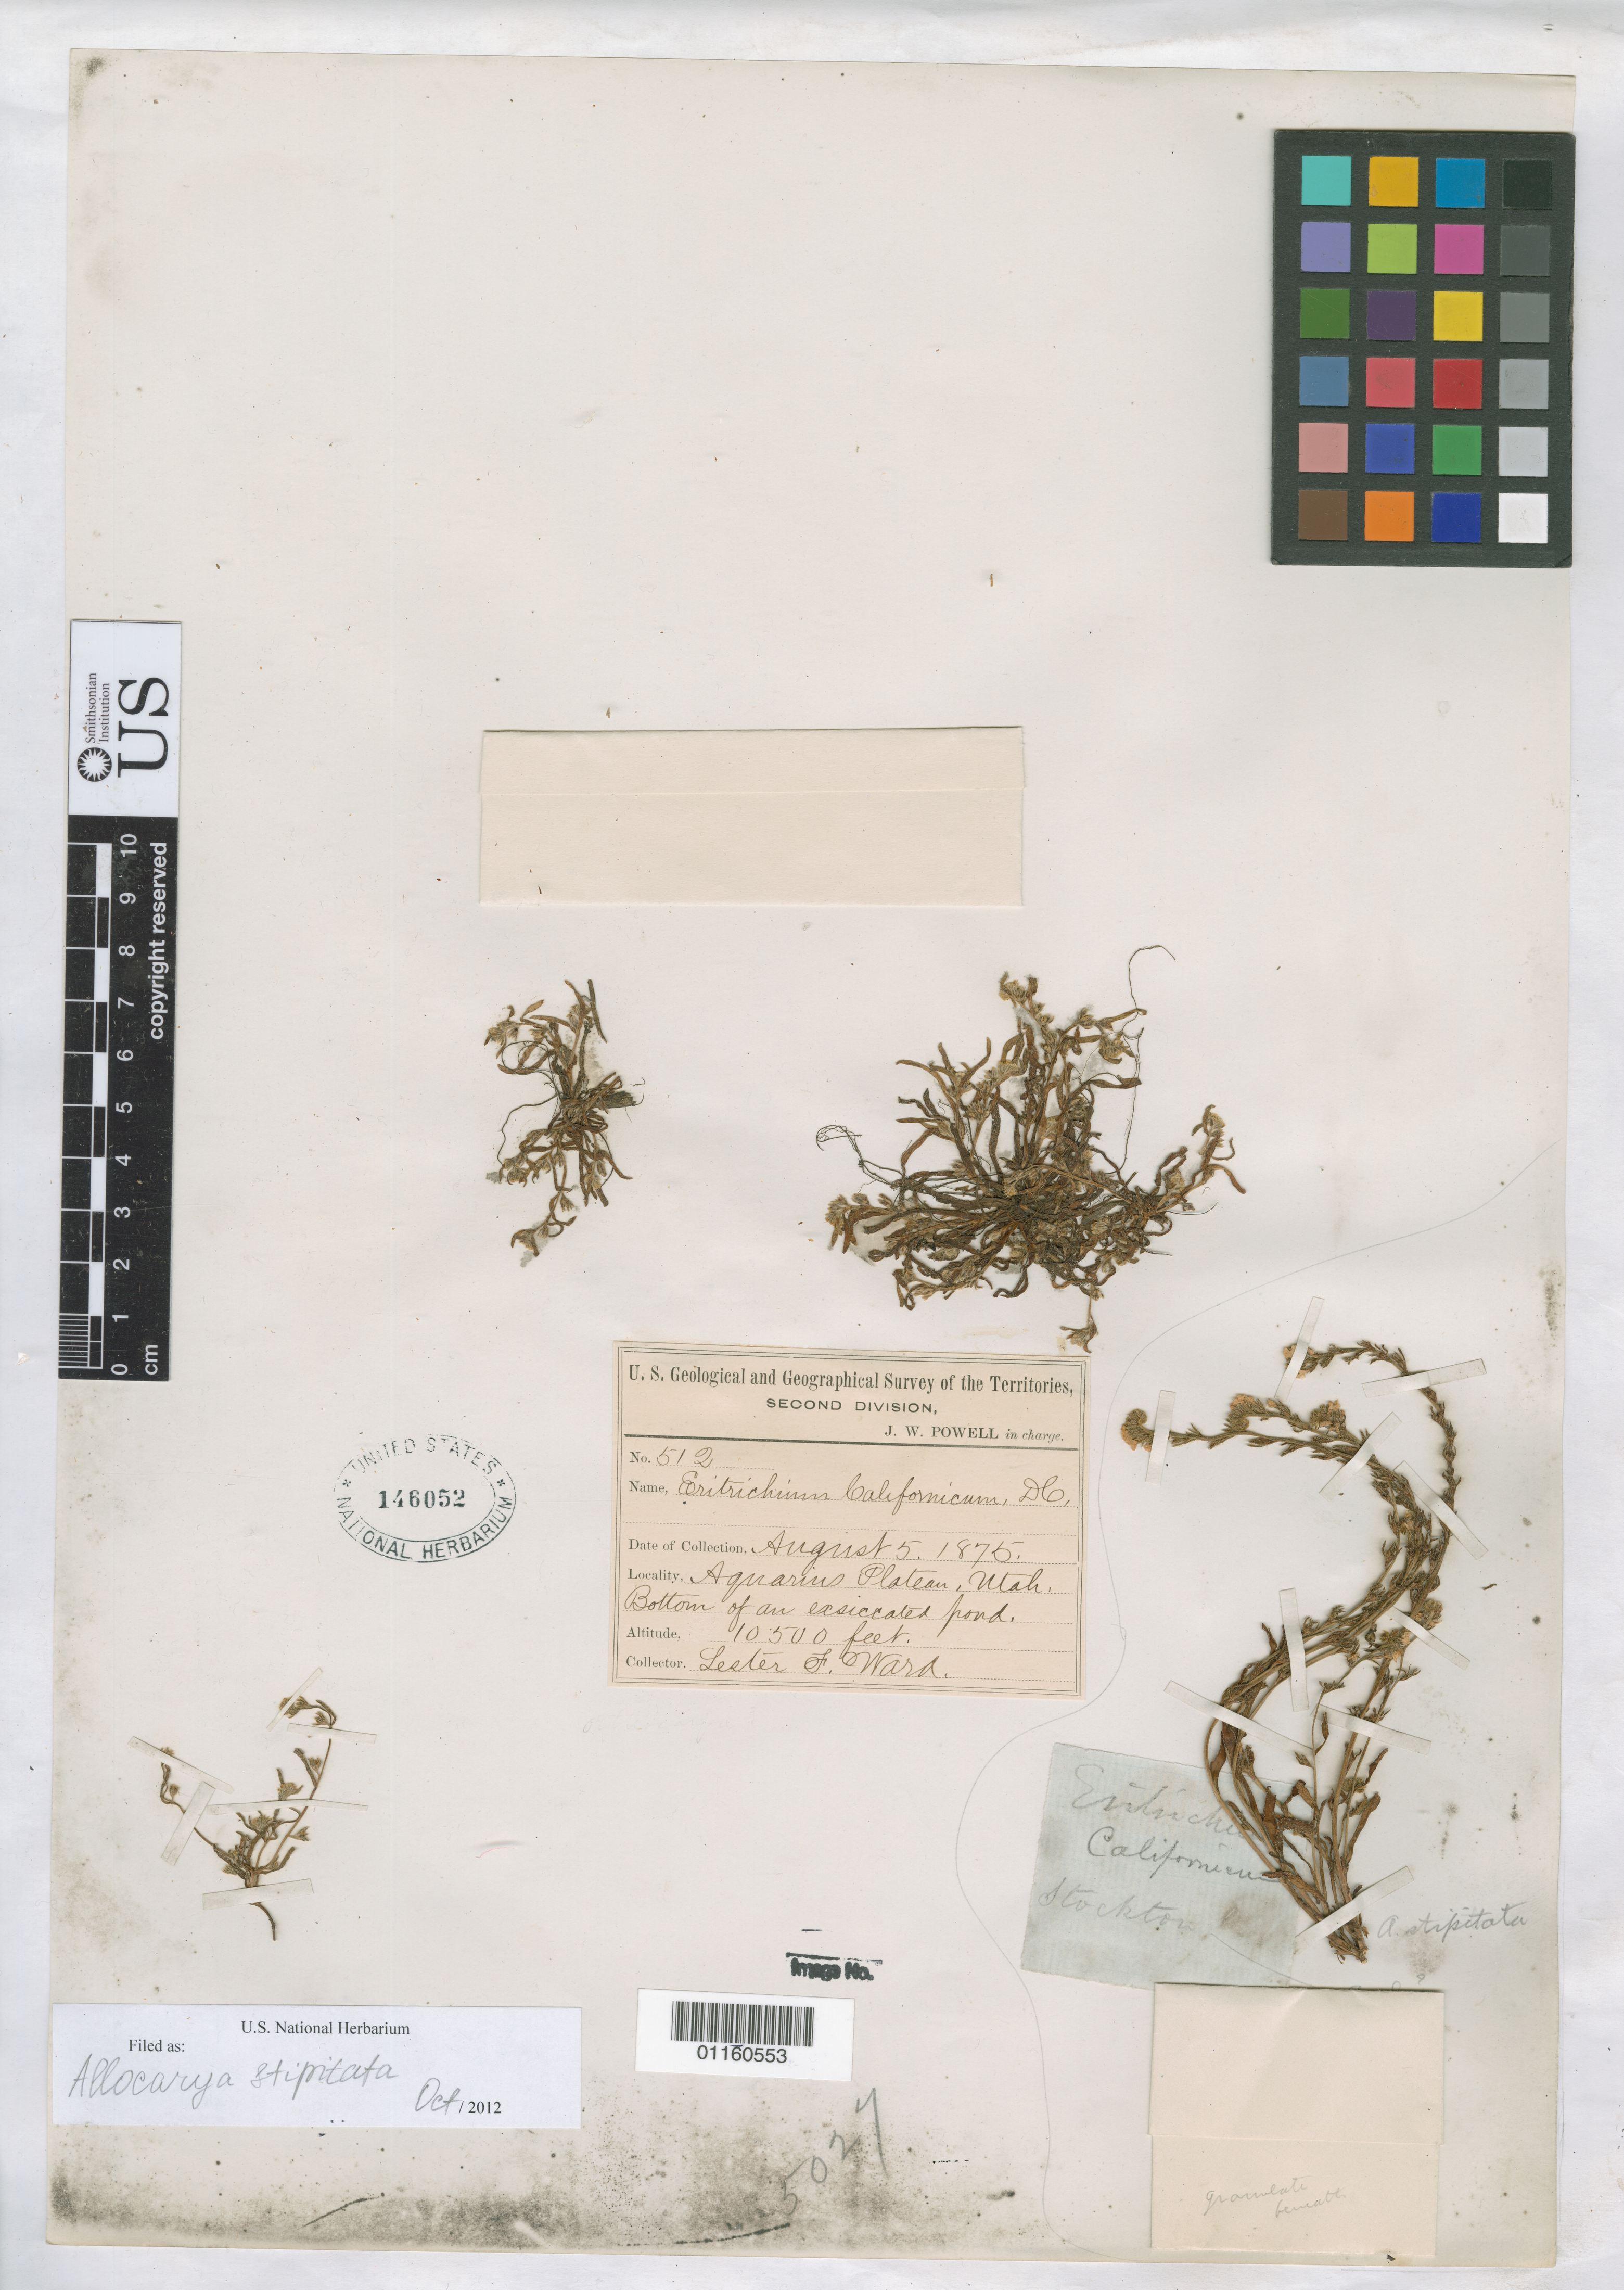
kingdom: Plantae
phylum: Tracheophyta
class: Magnoliopsida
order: Boraginales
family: Boraginaceae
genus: Allocarya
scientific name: Allocarya stipitata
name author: Greene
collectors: L. F. Ward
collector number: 512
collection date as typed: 5 Aug 1875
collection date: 1875-08-05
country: United States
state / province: Utah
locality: Aquarius Plateau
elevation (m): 3200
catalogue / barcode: US 146052